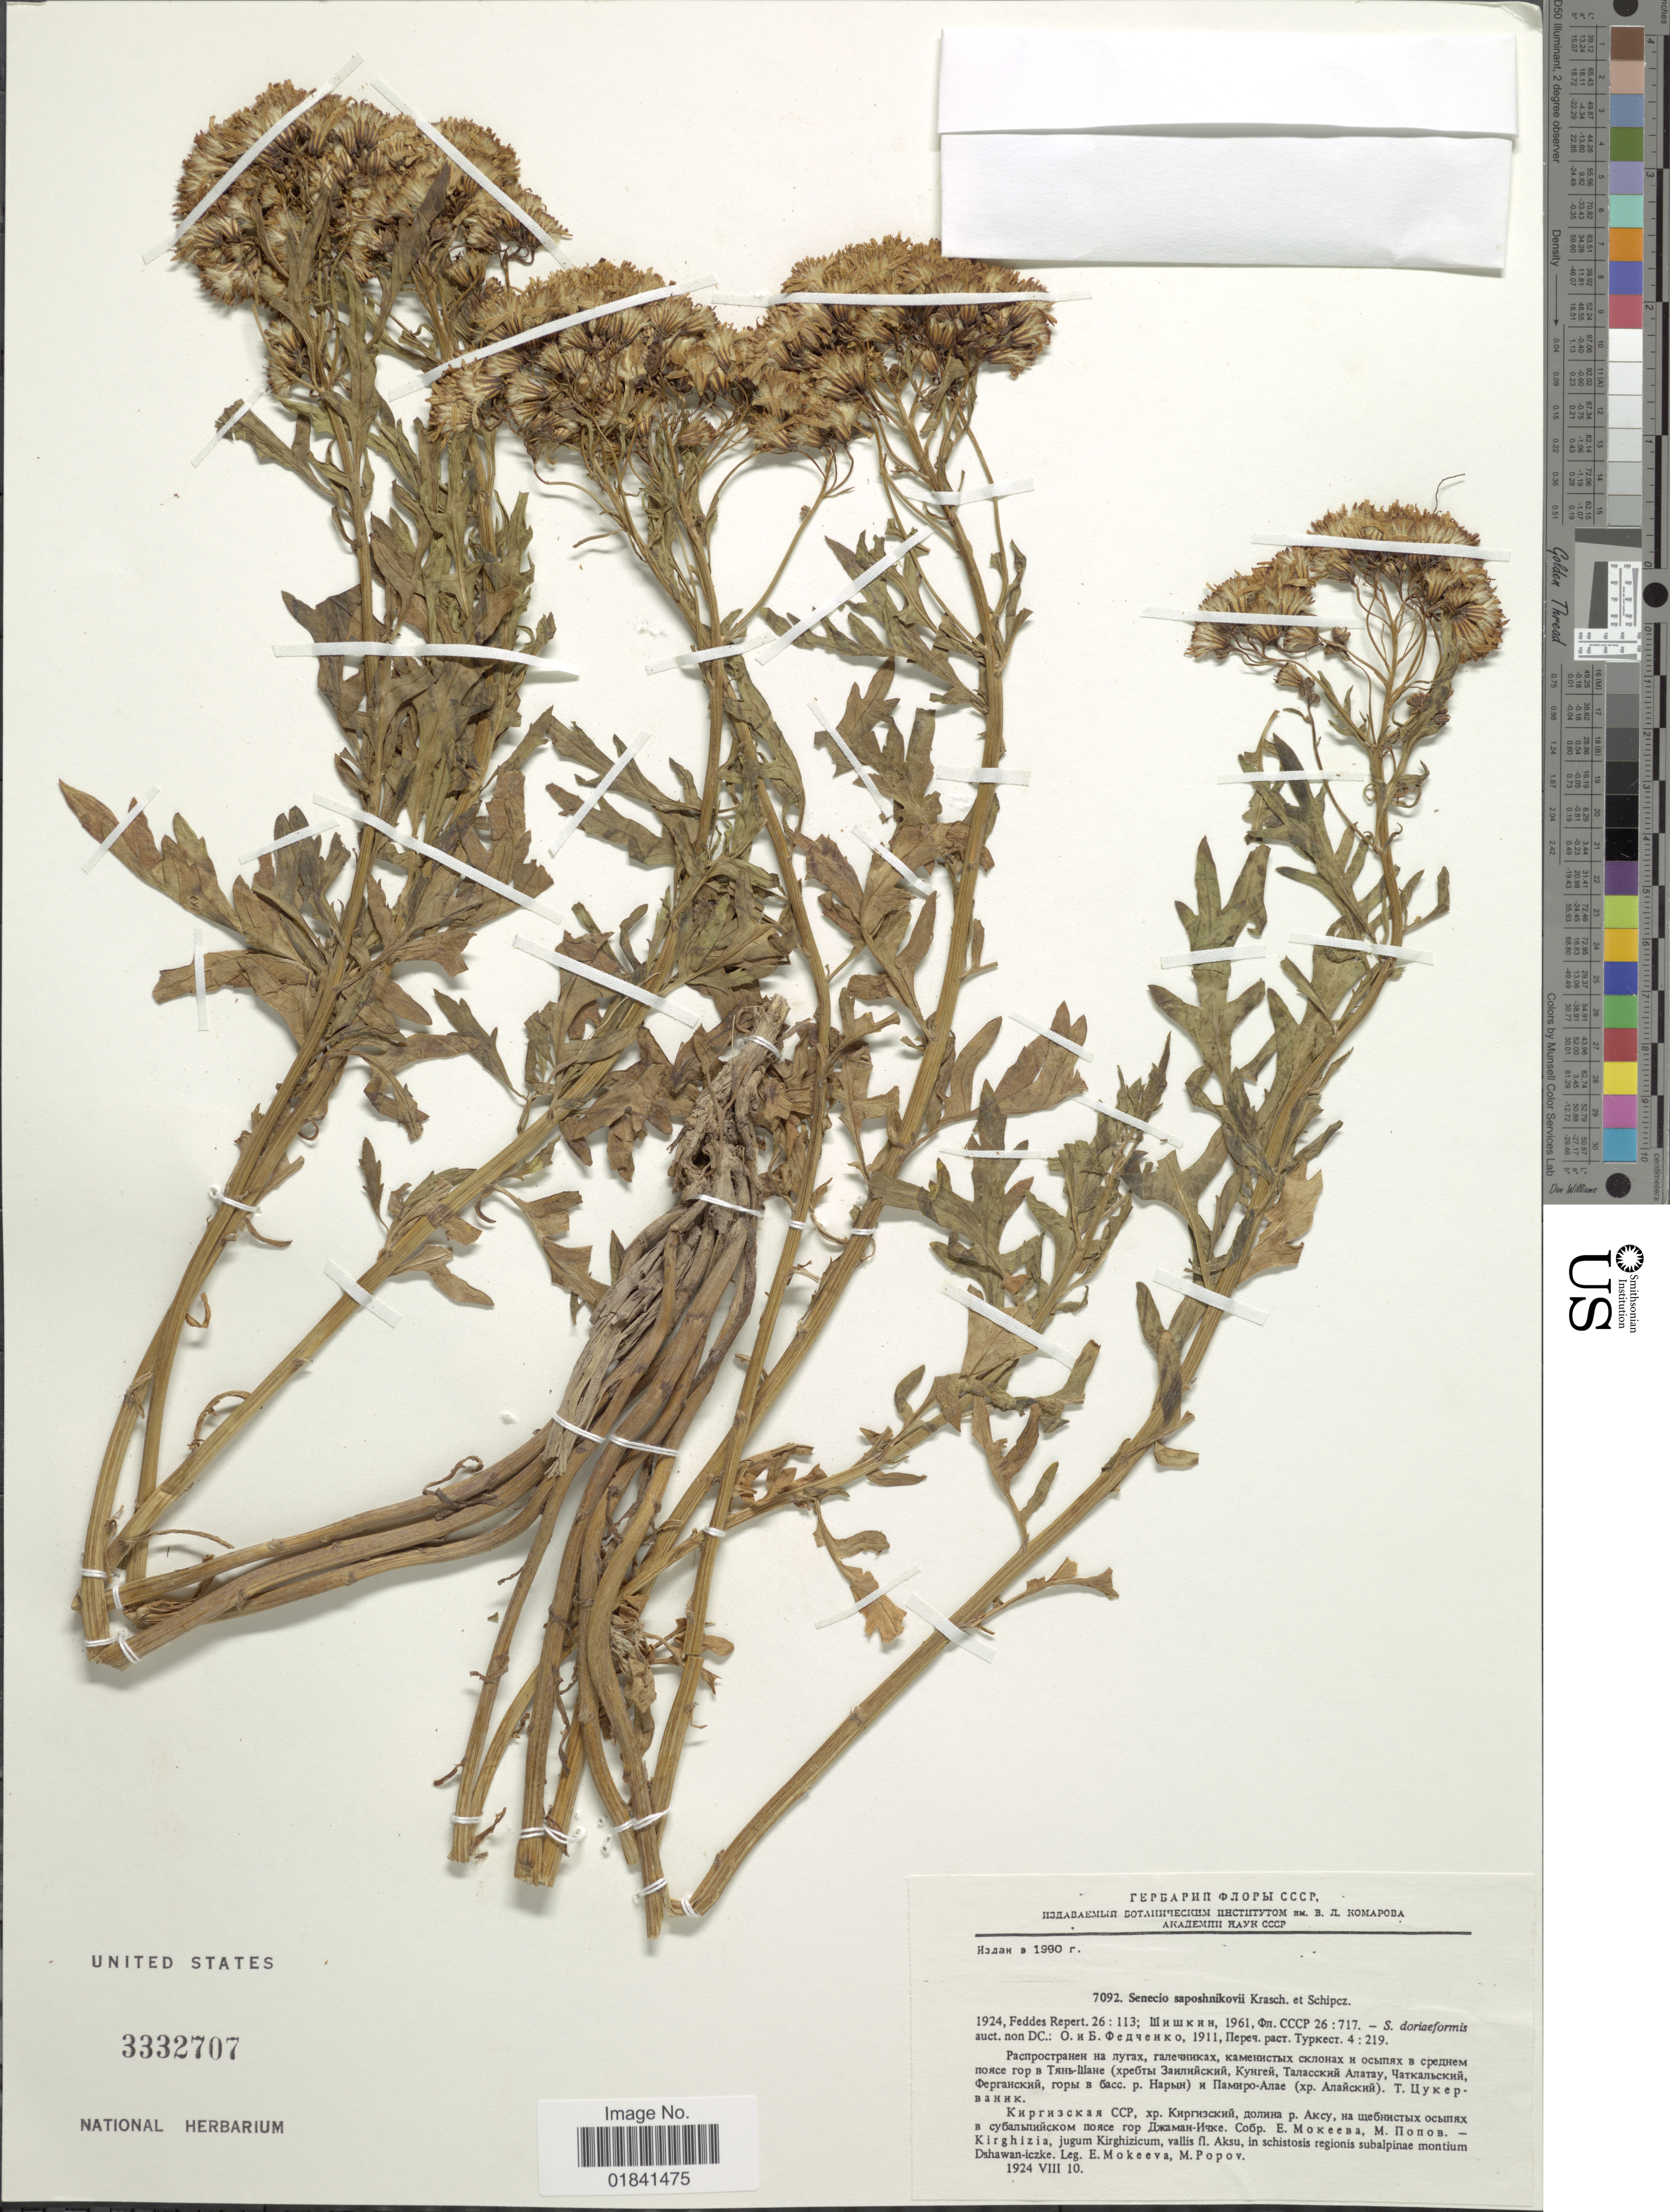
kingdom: Plantae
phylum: Tracheophyta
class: Magnoliopsida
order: Asterales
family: Asteraceae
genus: Senecio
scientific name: Senecio saposhnikovii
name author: Krasch. & Schipcz.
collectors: E. Mokeeva & M. Popov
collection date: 1924-08-10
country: Kyrgyzstan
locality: Kirghizia, Jugum Kirgizicum, vallis fl. Aksu, in schistosis regionis subalpinae montium Dshawan-iczke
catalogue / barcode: US 3332707